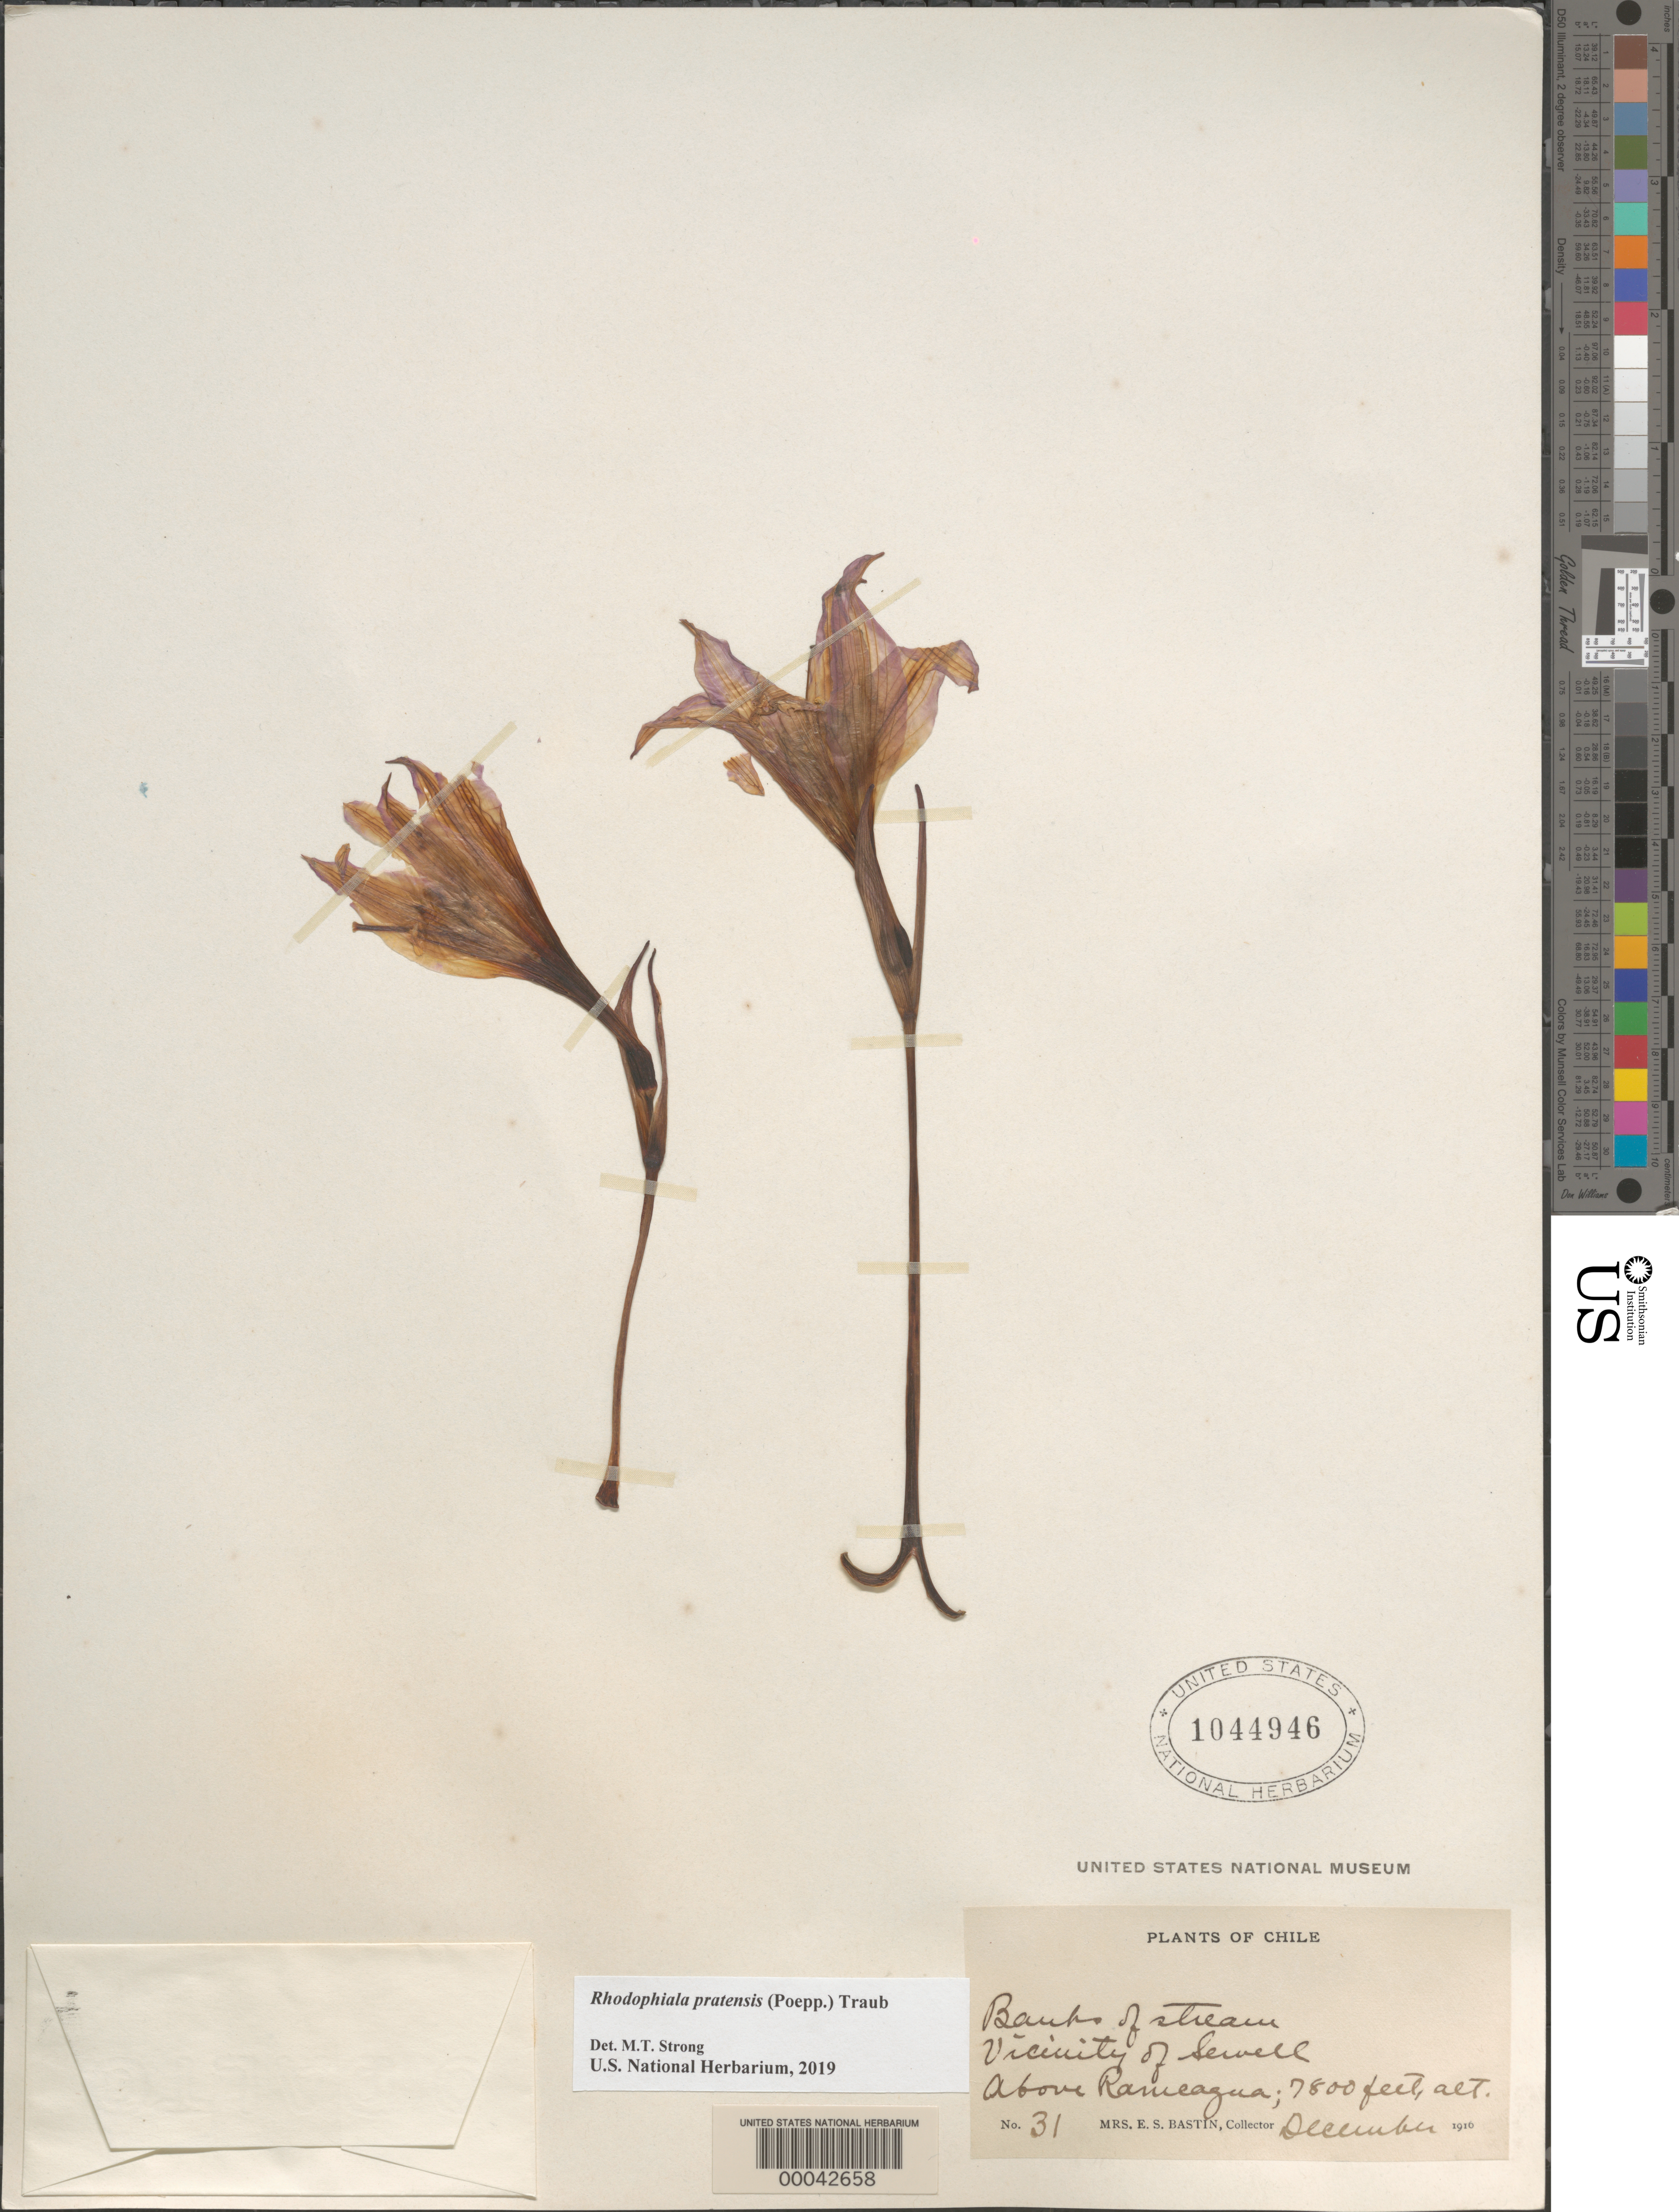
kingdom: Plantae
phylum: Tracheophyta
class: Liliopsida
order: Asparagales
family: Amaryllidaceae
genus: Rhodophiala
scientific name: Rhodophiala pratensis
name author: (Poepp.) Traub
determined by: Strong, Mark T., (BOT), Smithsonian Institution - National Museum of Natural History (UNITED STATES)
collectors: E. Bastin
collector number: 31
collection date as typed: Dec 1916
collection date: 1916-12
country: Chile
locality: Vinicity of sewell above ranicagua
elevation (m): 2377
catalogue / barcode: US 1044946